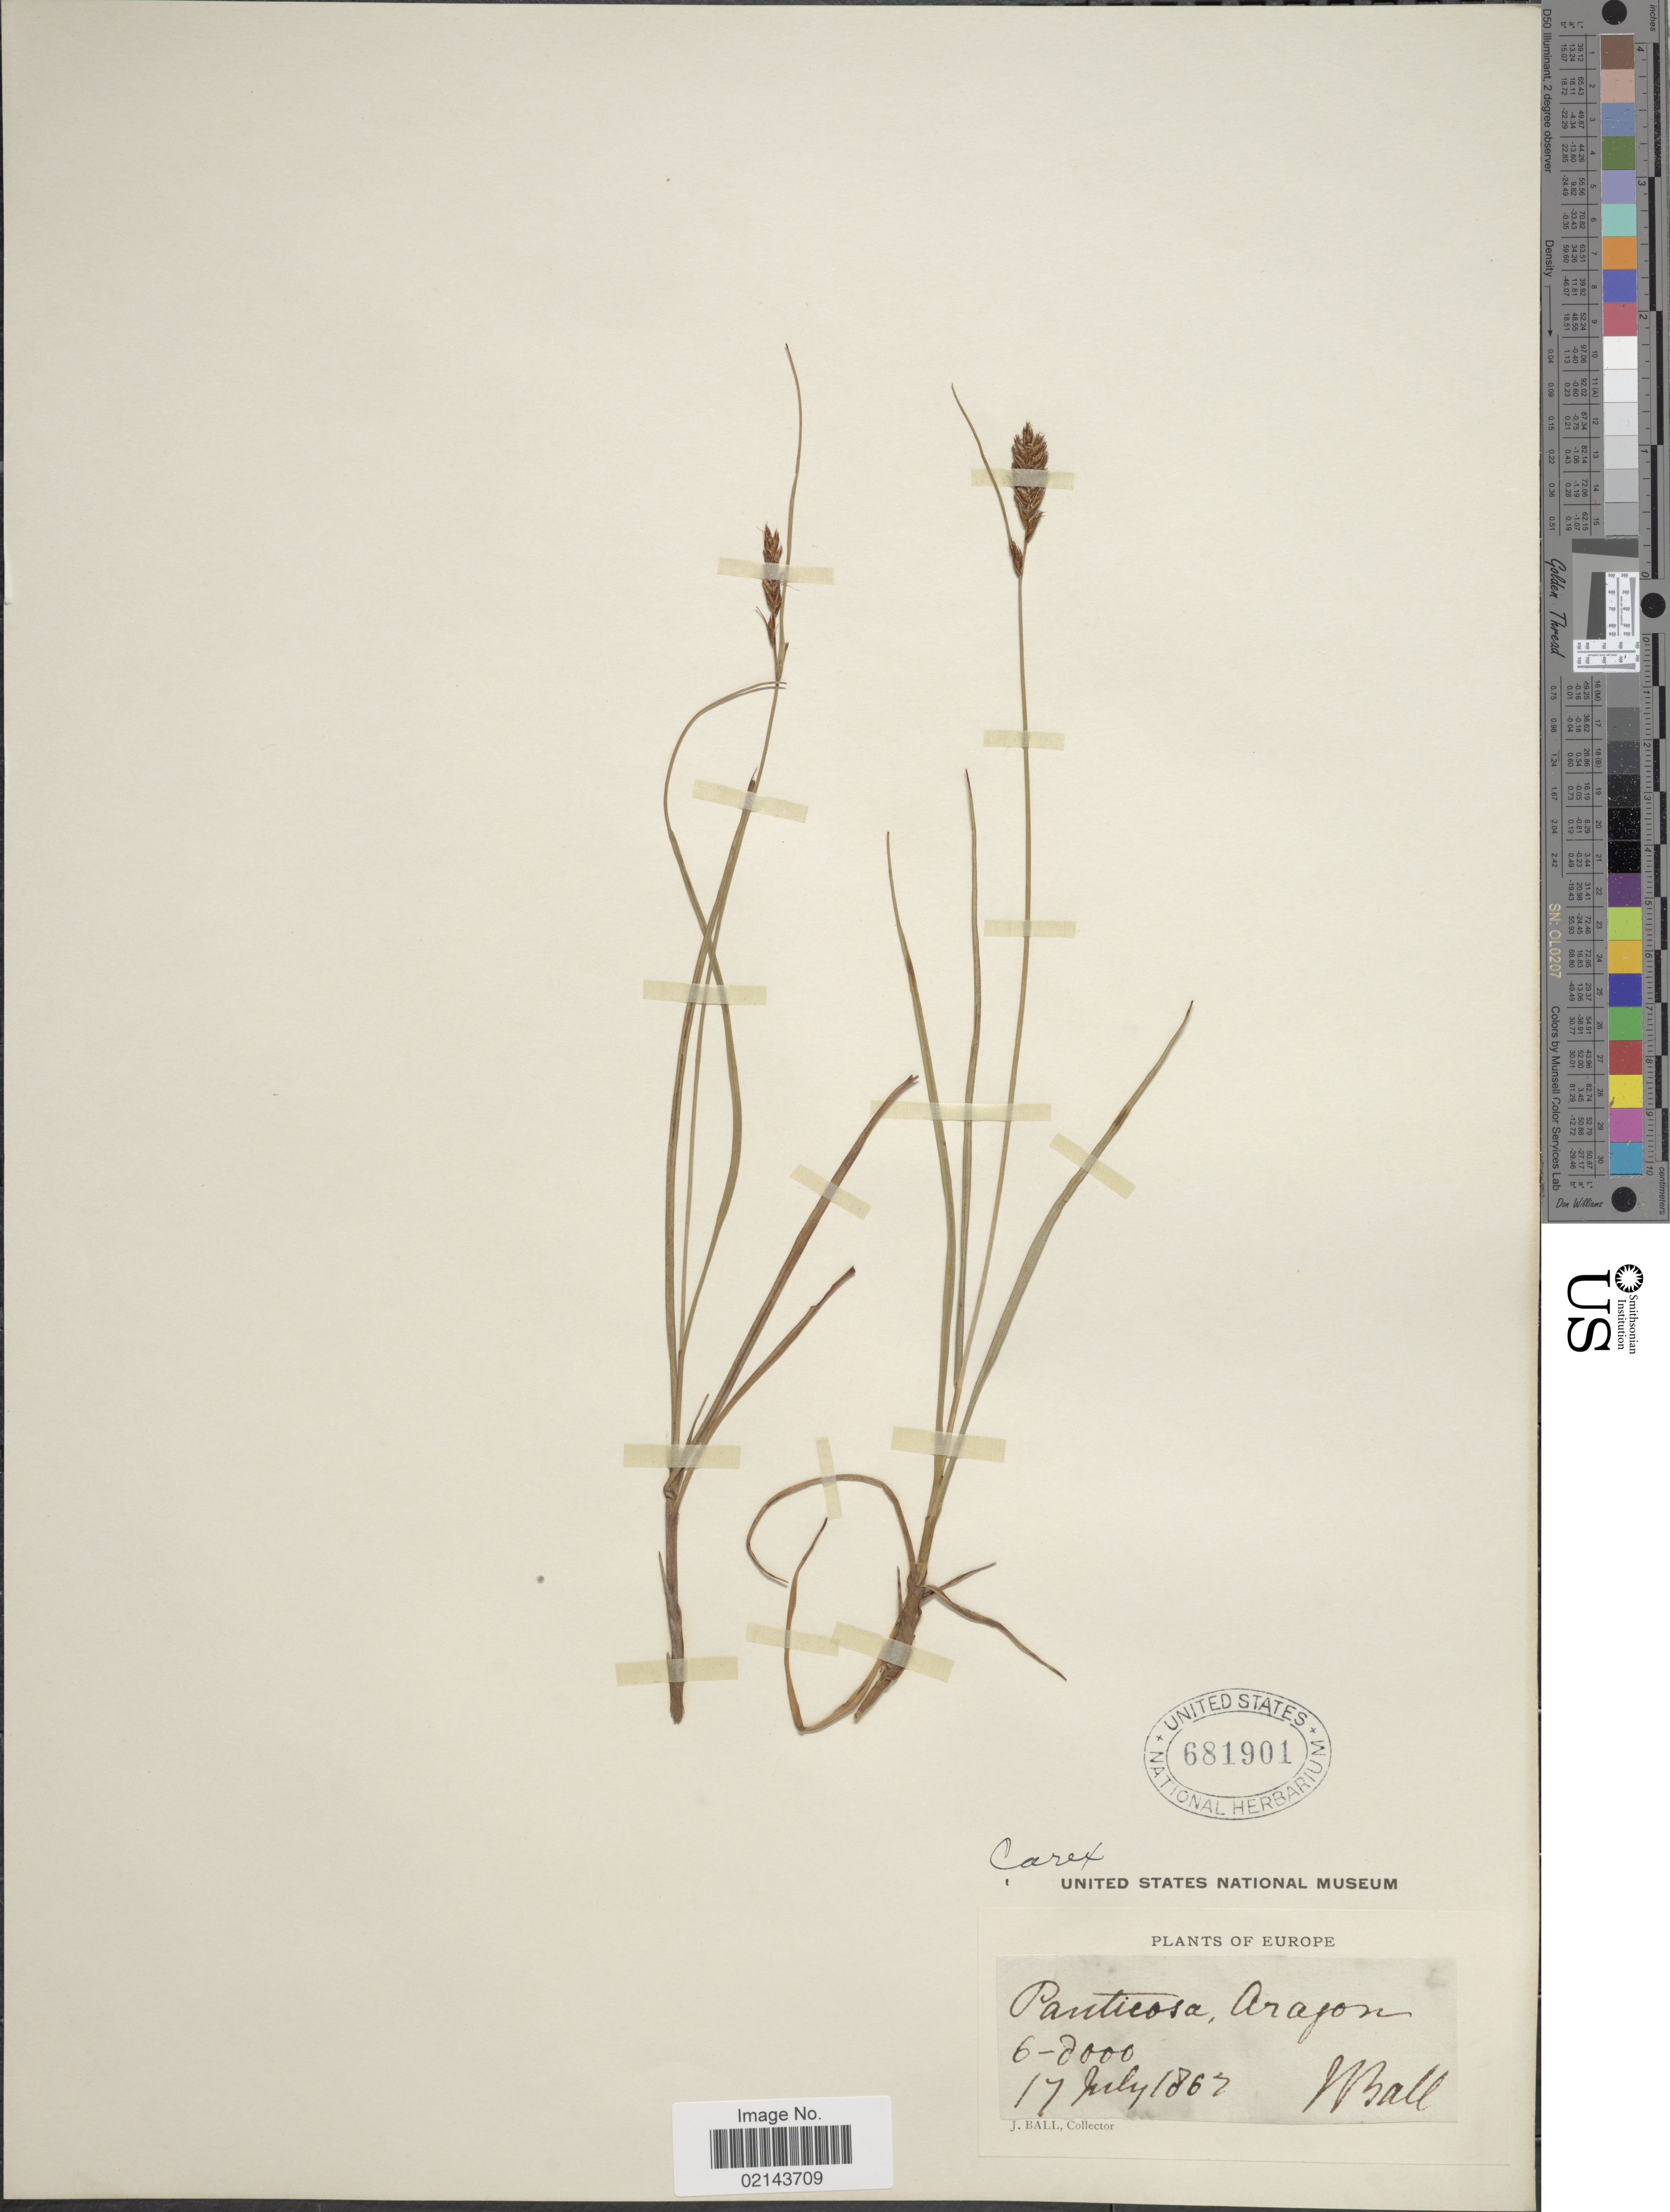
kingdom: Plantae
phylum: Tracheophyta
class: Liliopsida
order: Poales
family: Cyperaceae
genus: Carex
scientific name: Carex sp.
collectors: J. Ball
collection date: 1867-07-17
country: Spain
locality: Europe, Panticosa, Aragon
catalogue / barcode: US 681901